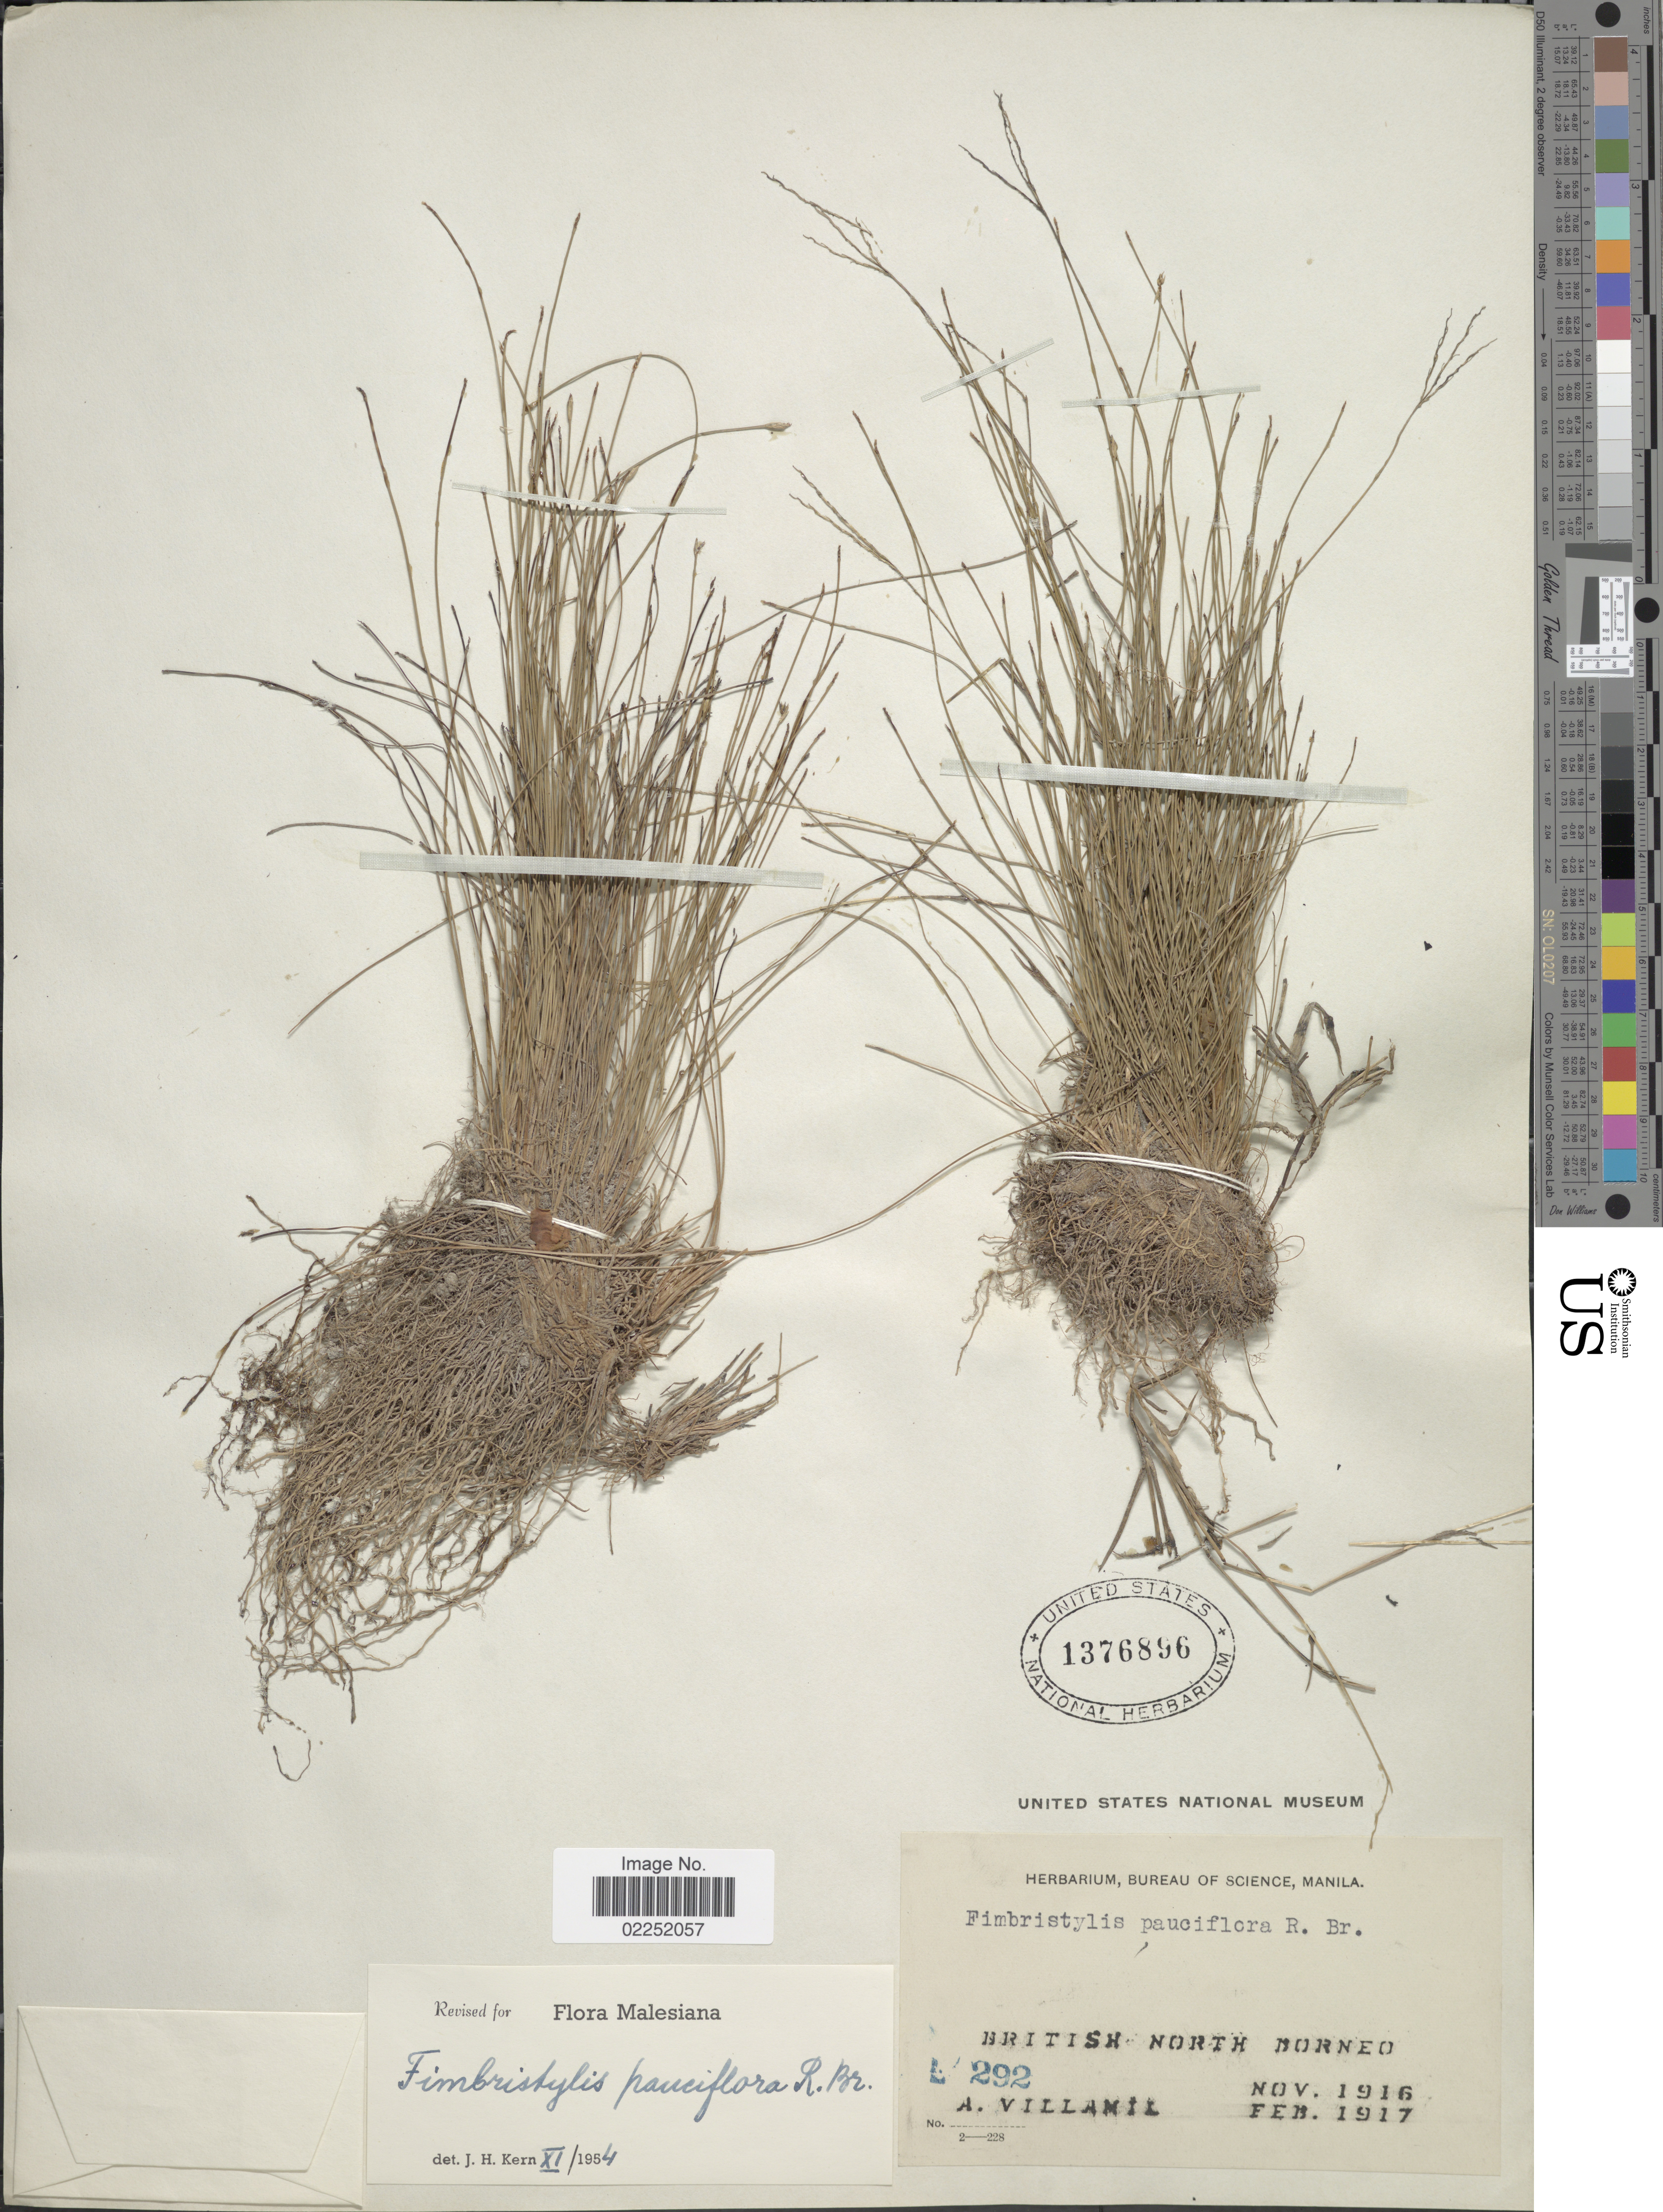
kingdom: Plantae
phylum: Tracheophyta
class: Liliopsida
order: Poales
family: Cyperaceae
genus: Fimbristylis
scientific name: Fimbristylis pauciflora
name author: R. Br.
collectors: A. Villamil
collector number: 292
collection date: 1916-11/1917-02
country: Malaysia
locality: British North Borneo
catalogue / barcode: US 1376896